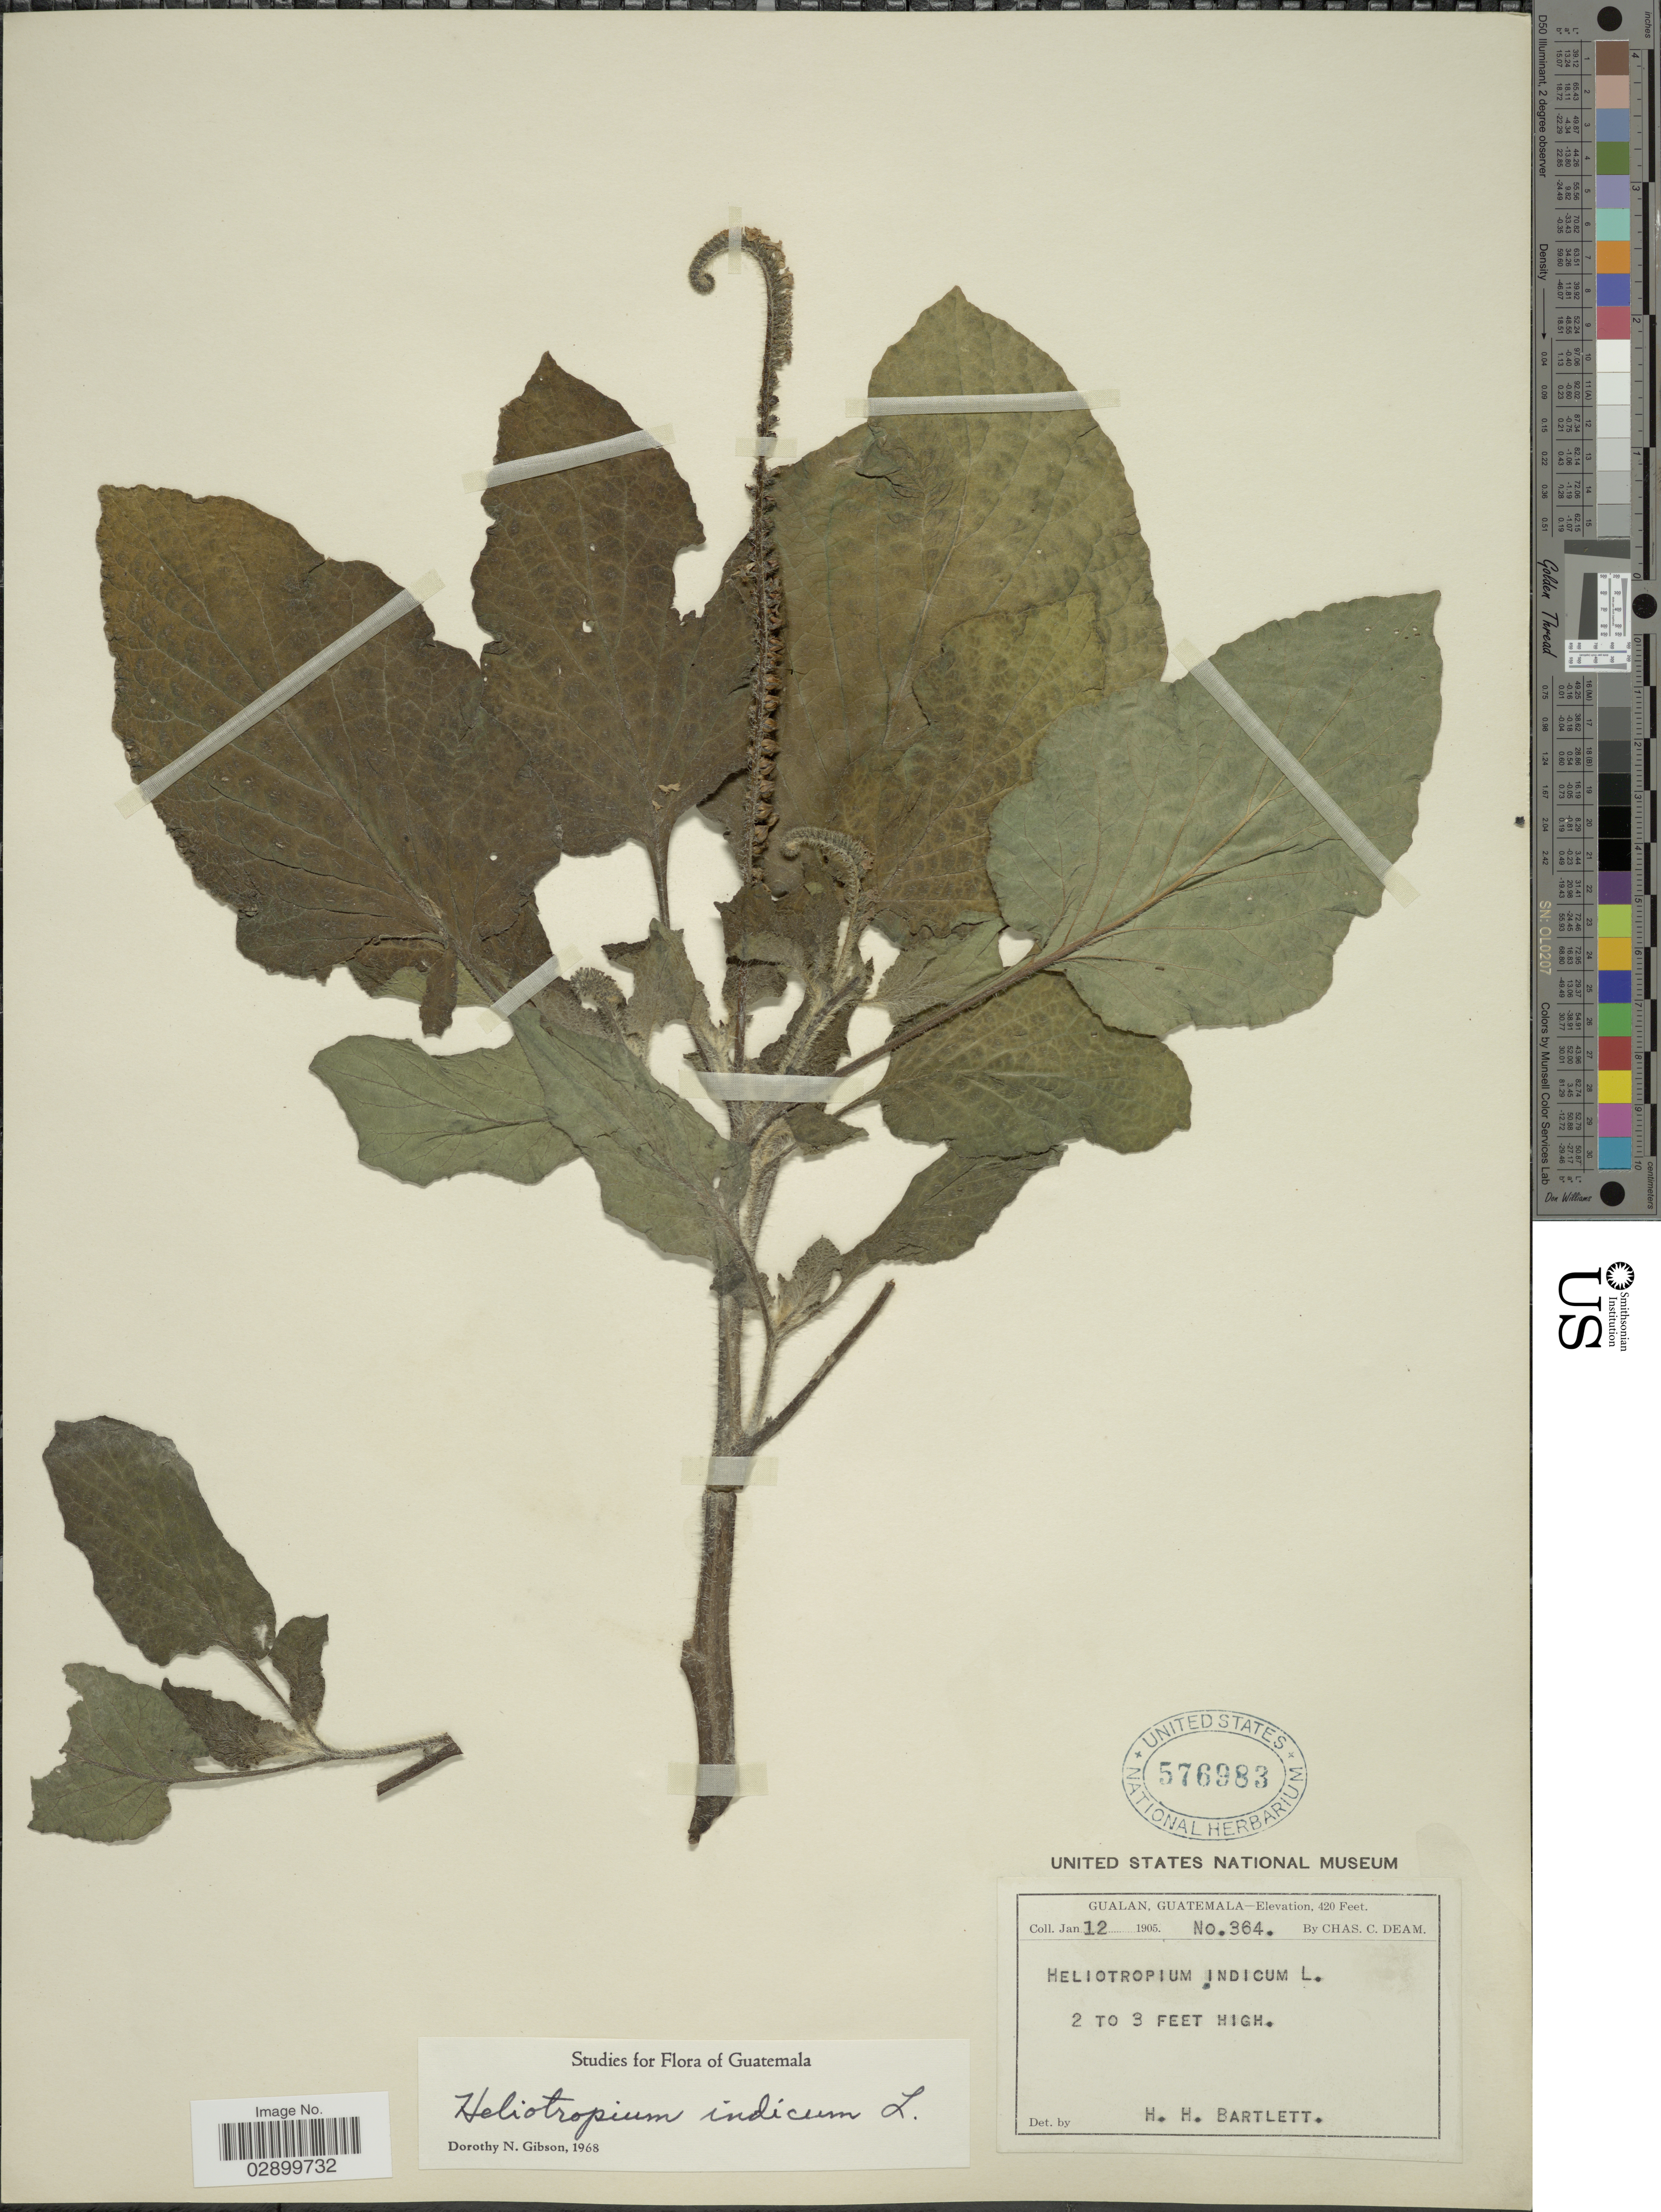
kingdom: Plantae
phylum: Tracheophyta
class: Magnoliopsida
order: Boraginales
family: Heliotropiaceae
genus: Heliotropium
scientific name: Heliotropium indicum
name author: L.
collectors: C. C. Deam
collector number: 364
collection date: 1905-01-12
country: Guatemala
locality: Gualan.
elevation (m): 128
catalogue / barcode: US 576983